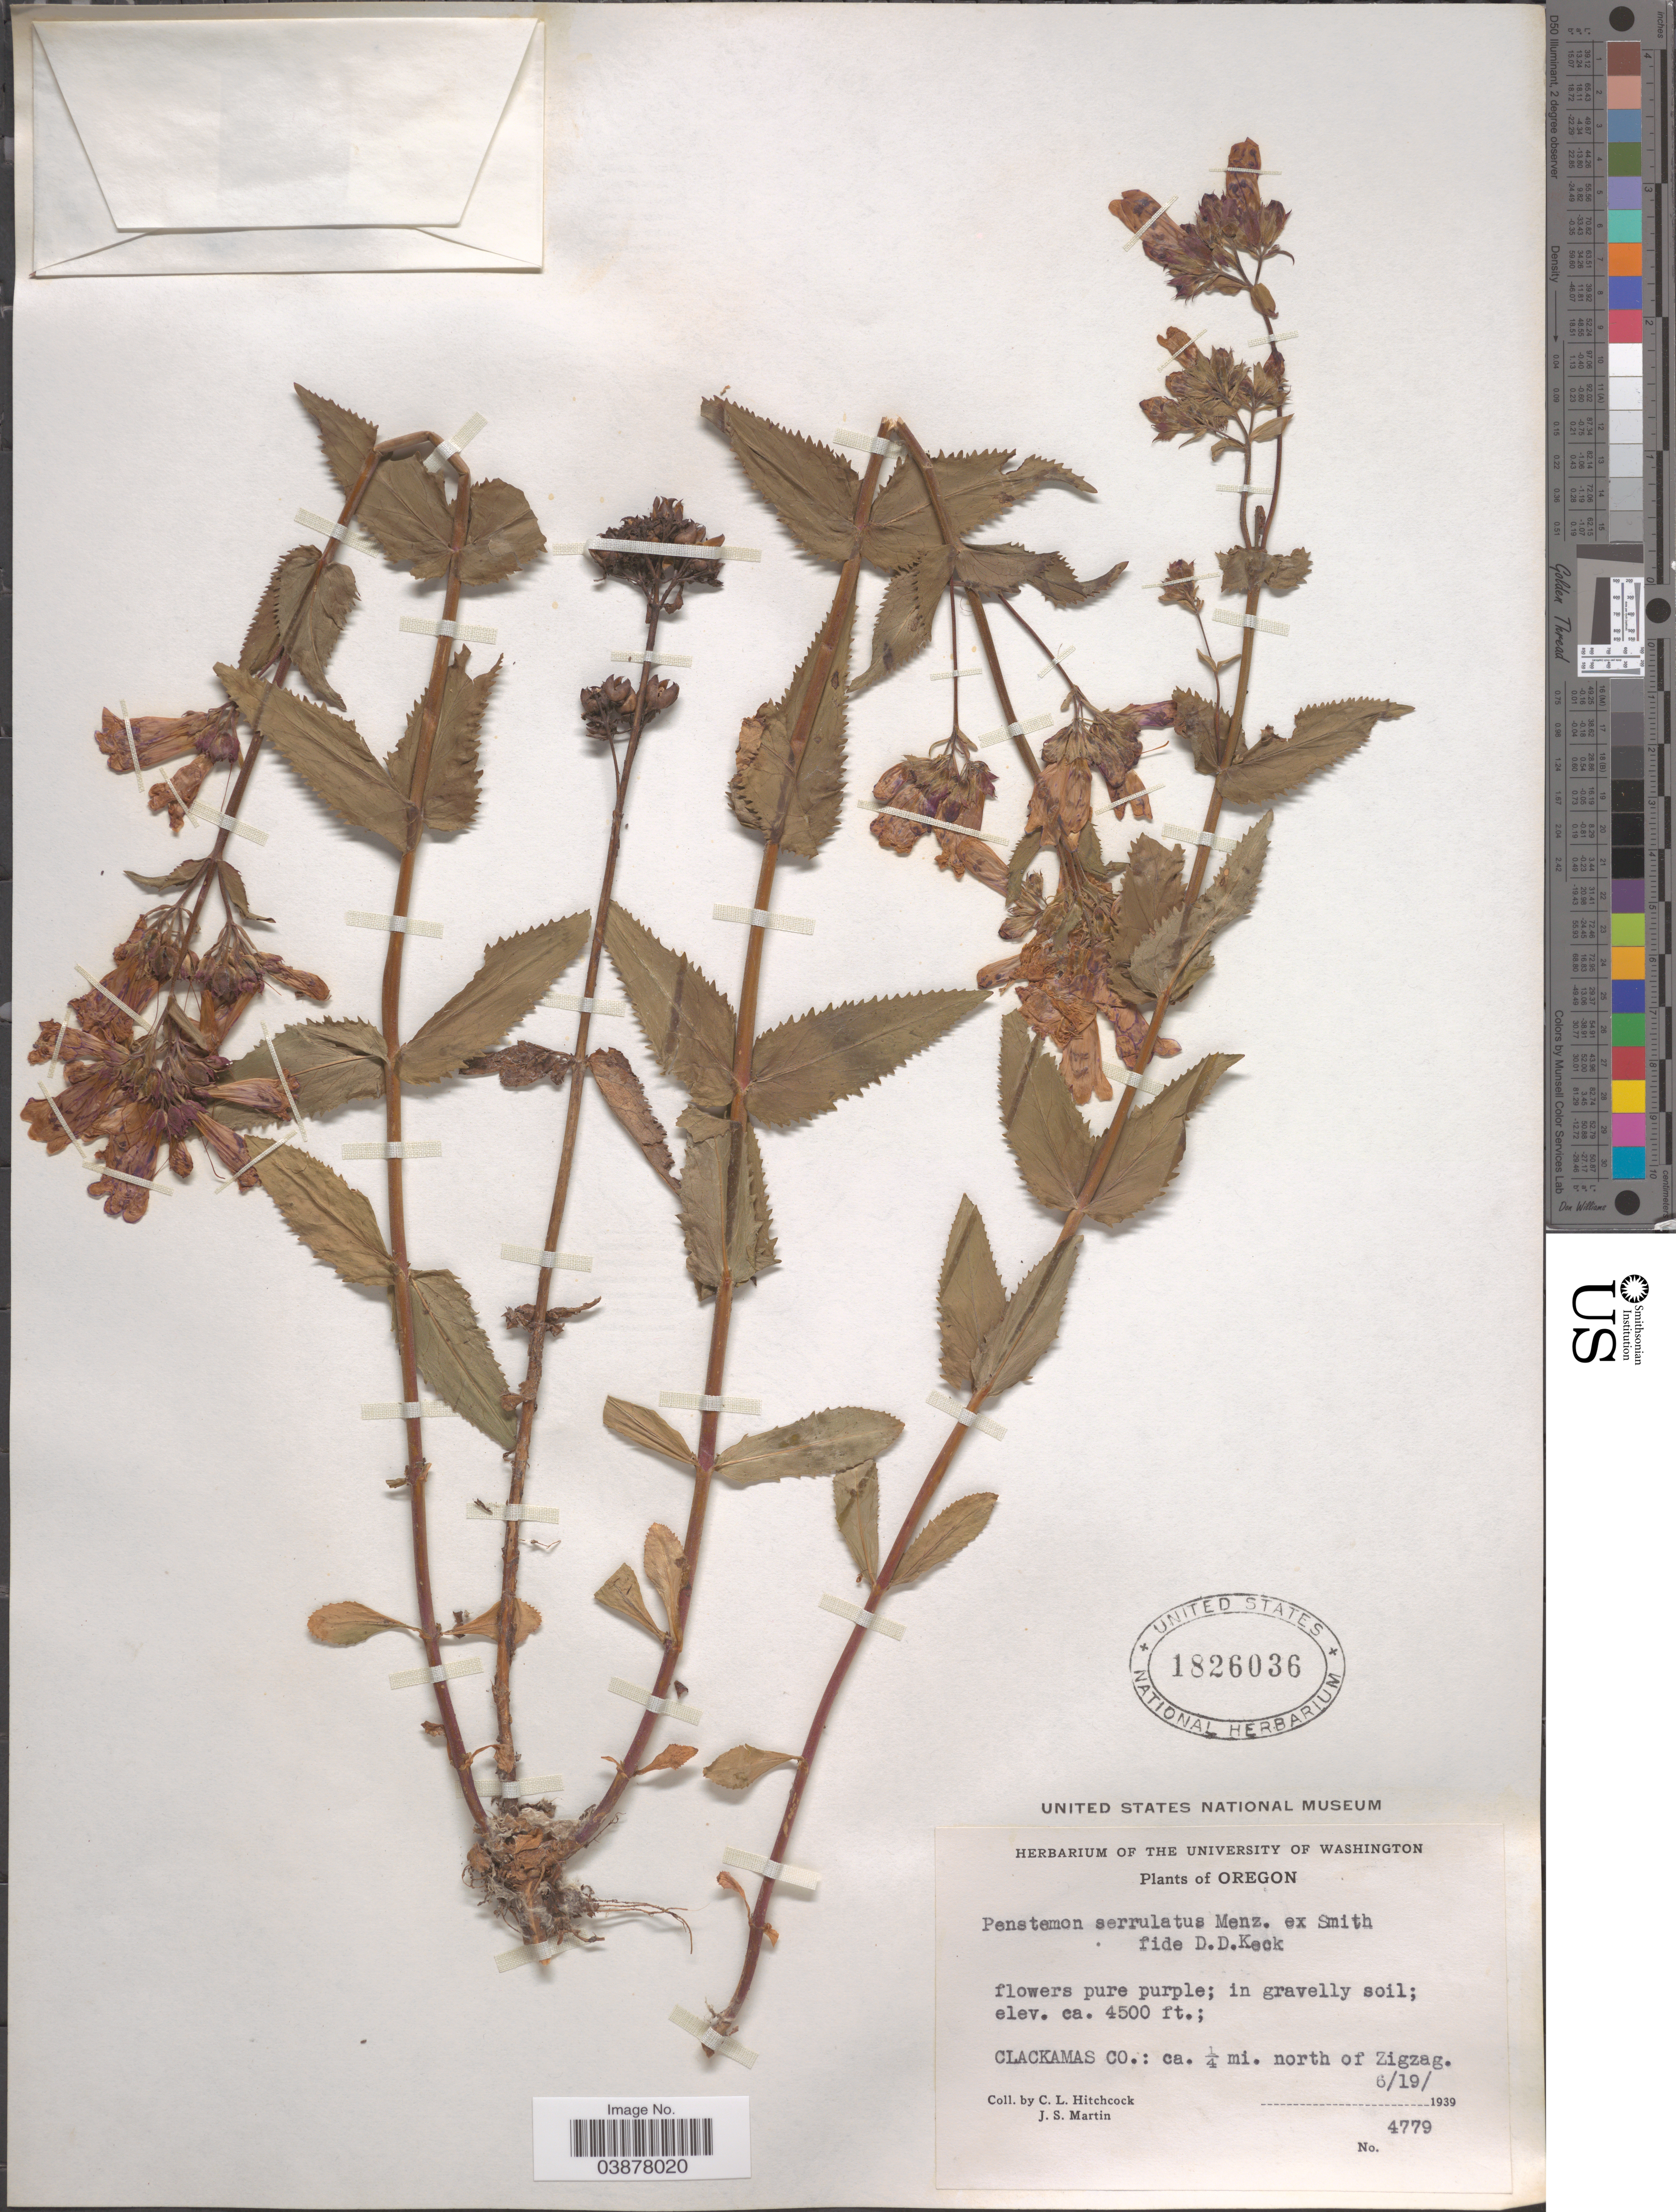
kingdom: Plantae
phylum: Tracheophyta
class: Magnoliopsida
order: Lamiales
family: Plantaginaceae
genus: Penstemon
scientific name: Penstemon serrulatus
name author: Menzies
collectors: C. L. Hitchcock & J. S. Martin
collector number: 4779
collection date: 1939-06-19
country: United States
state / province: Oregon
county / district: Clackamas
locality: Clackamas Co.: ca. ¼ mi. north of Zigzag.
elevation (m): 1372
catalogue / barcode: US 1826036